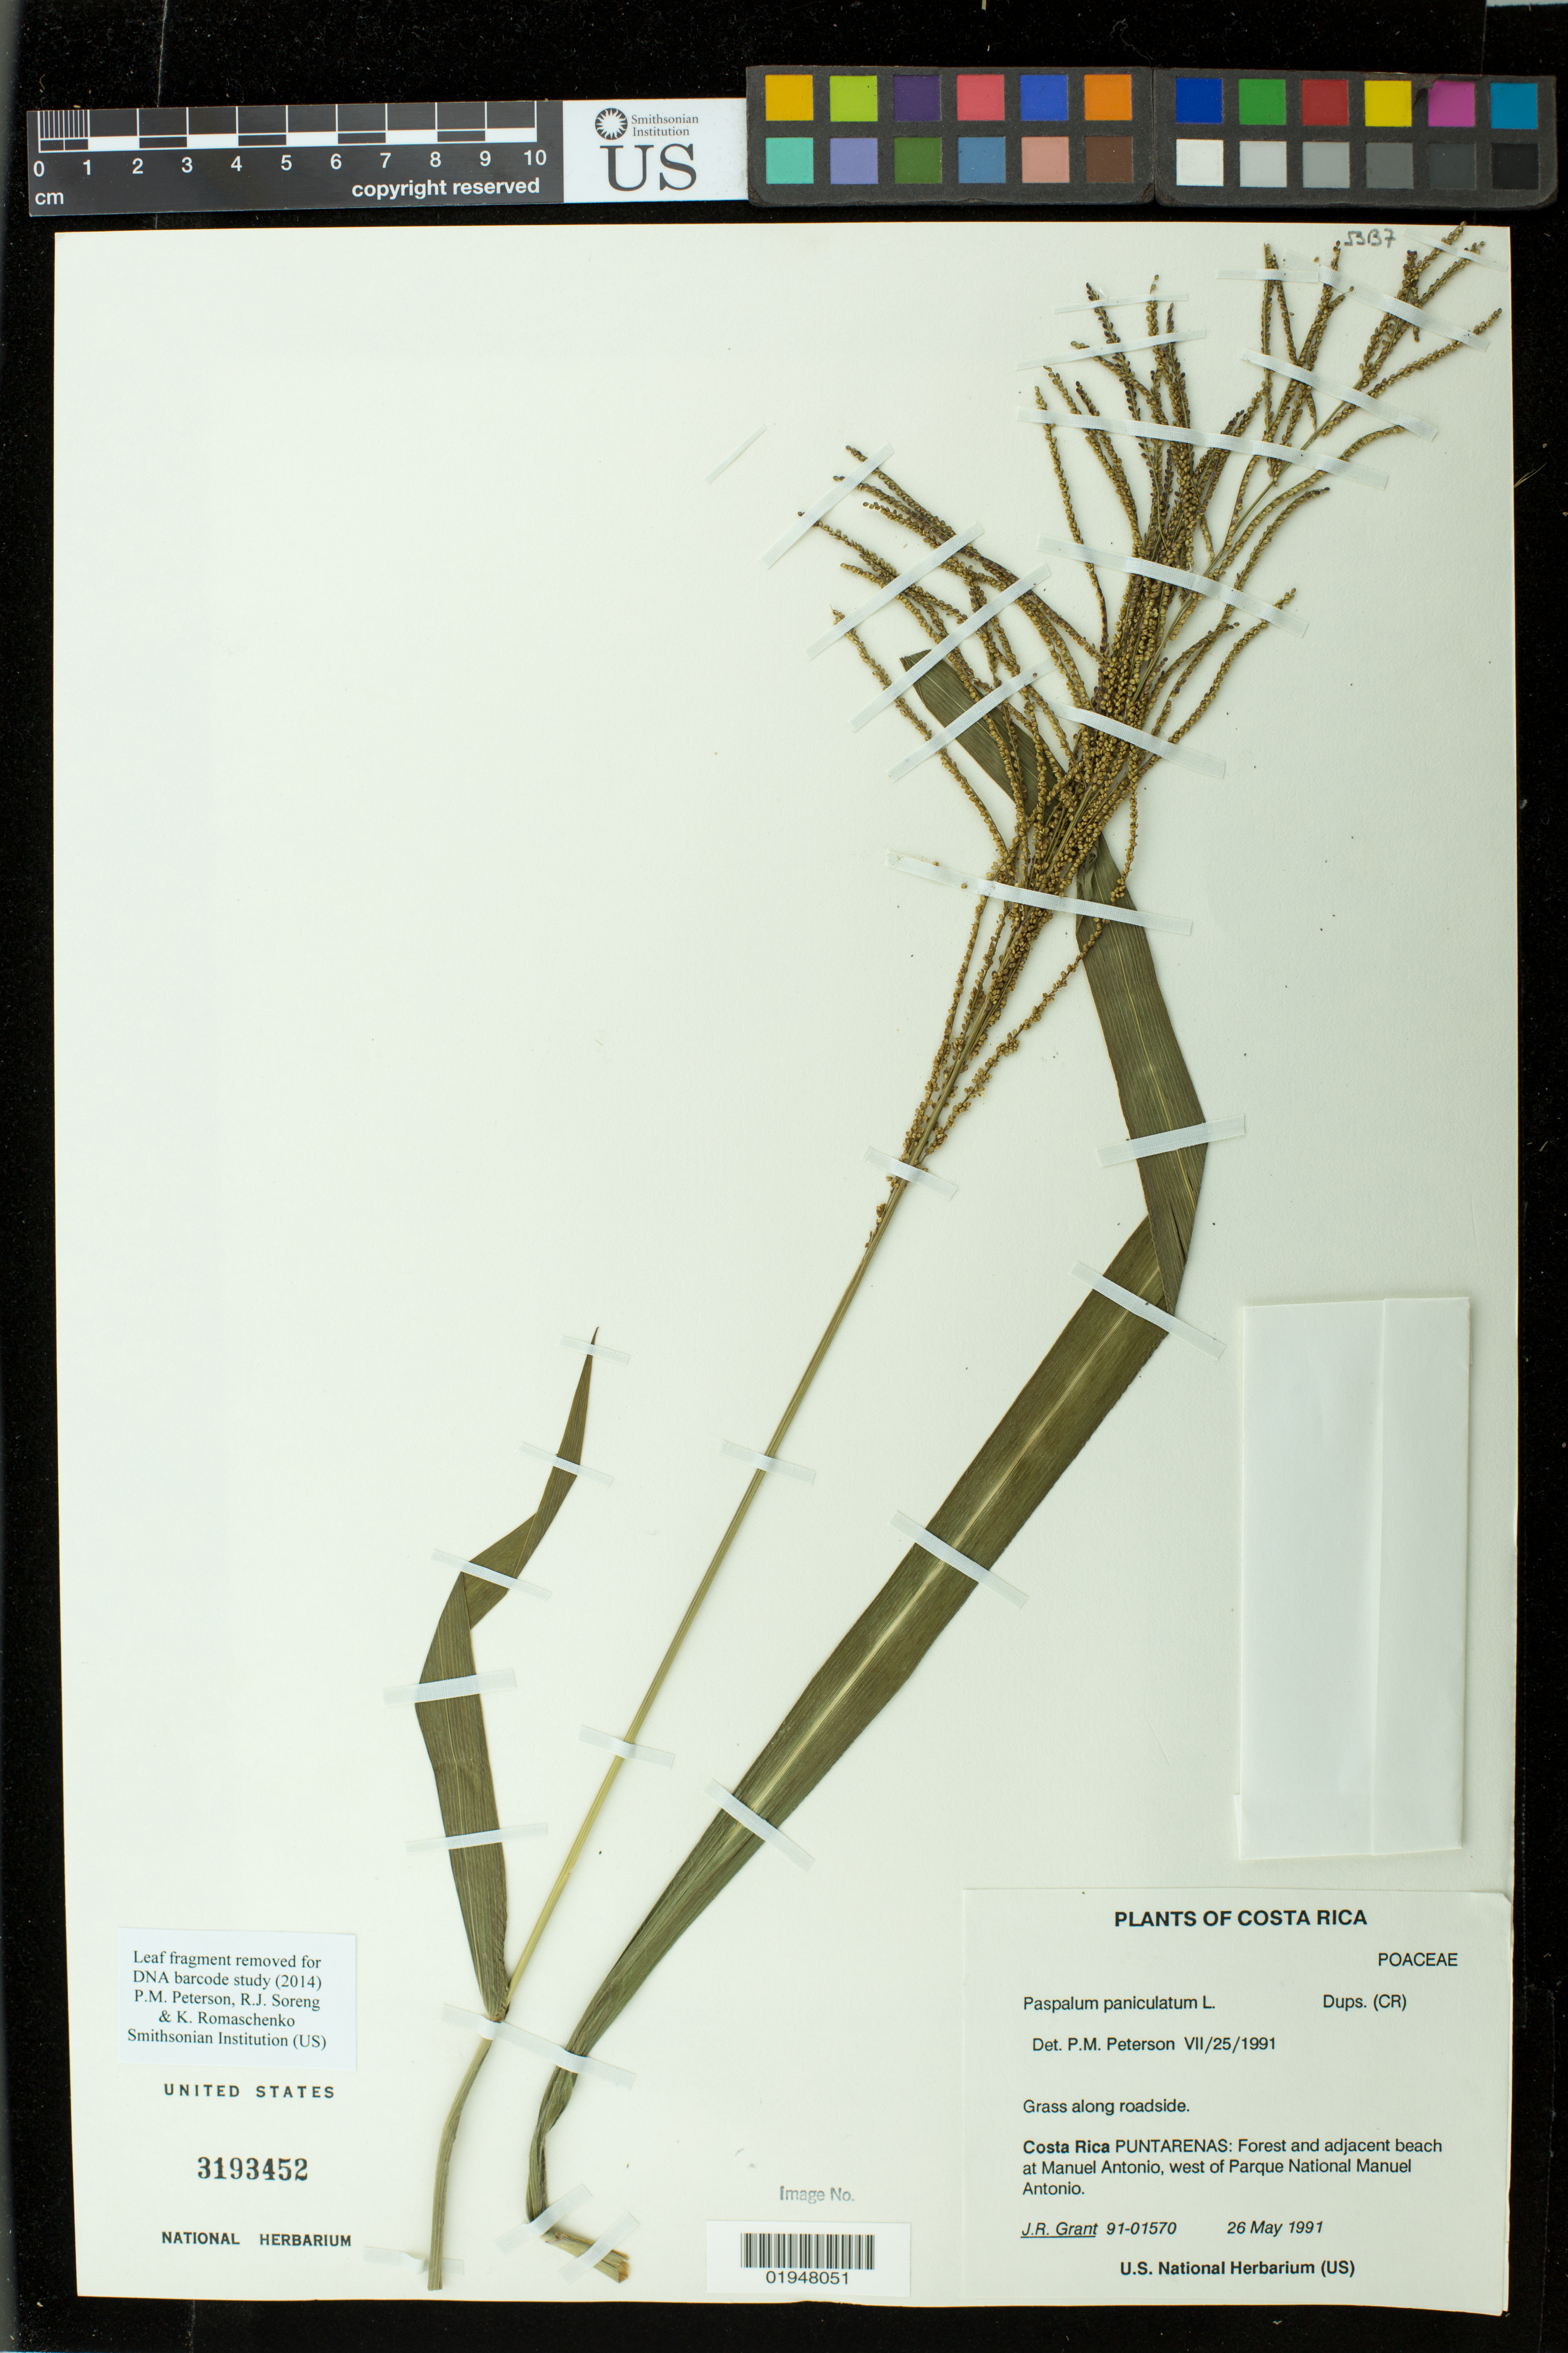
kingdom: Plantae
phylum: Tracheophyta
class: Liliopsida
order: Poales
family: Poaceae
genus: Paspalum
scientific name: Paspalum paniculatum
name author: L.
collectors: J. R. Grant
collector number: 91-01570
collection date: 1991-05-26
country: Costa Rica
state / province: Puntarenas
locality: Manuel Antonio, west of Parque National Manuel Antonio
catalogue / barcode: US 3193452